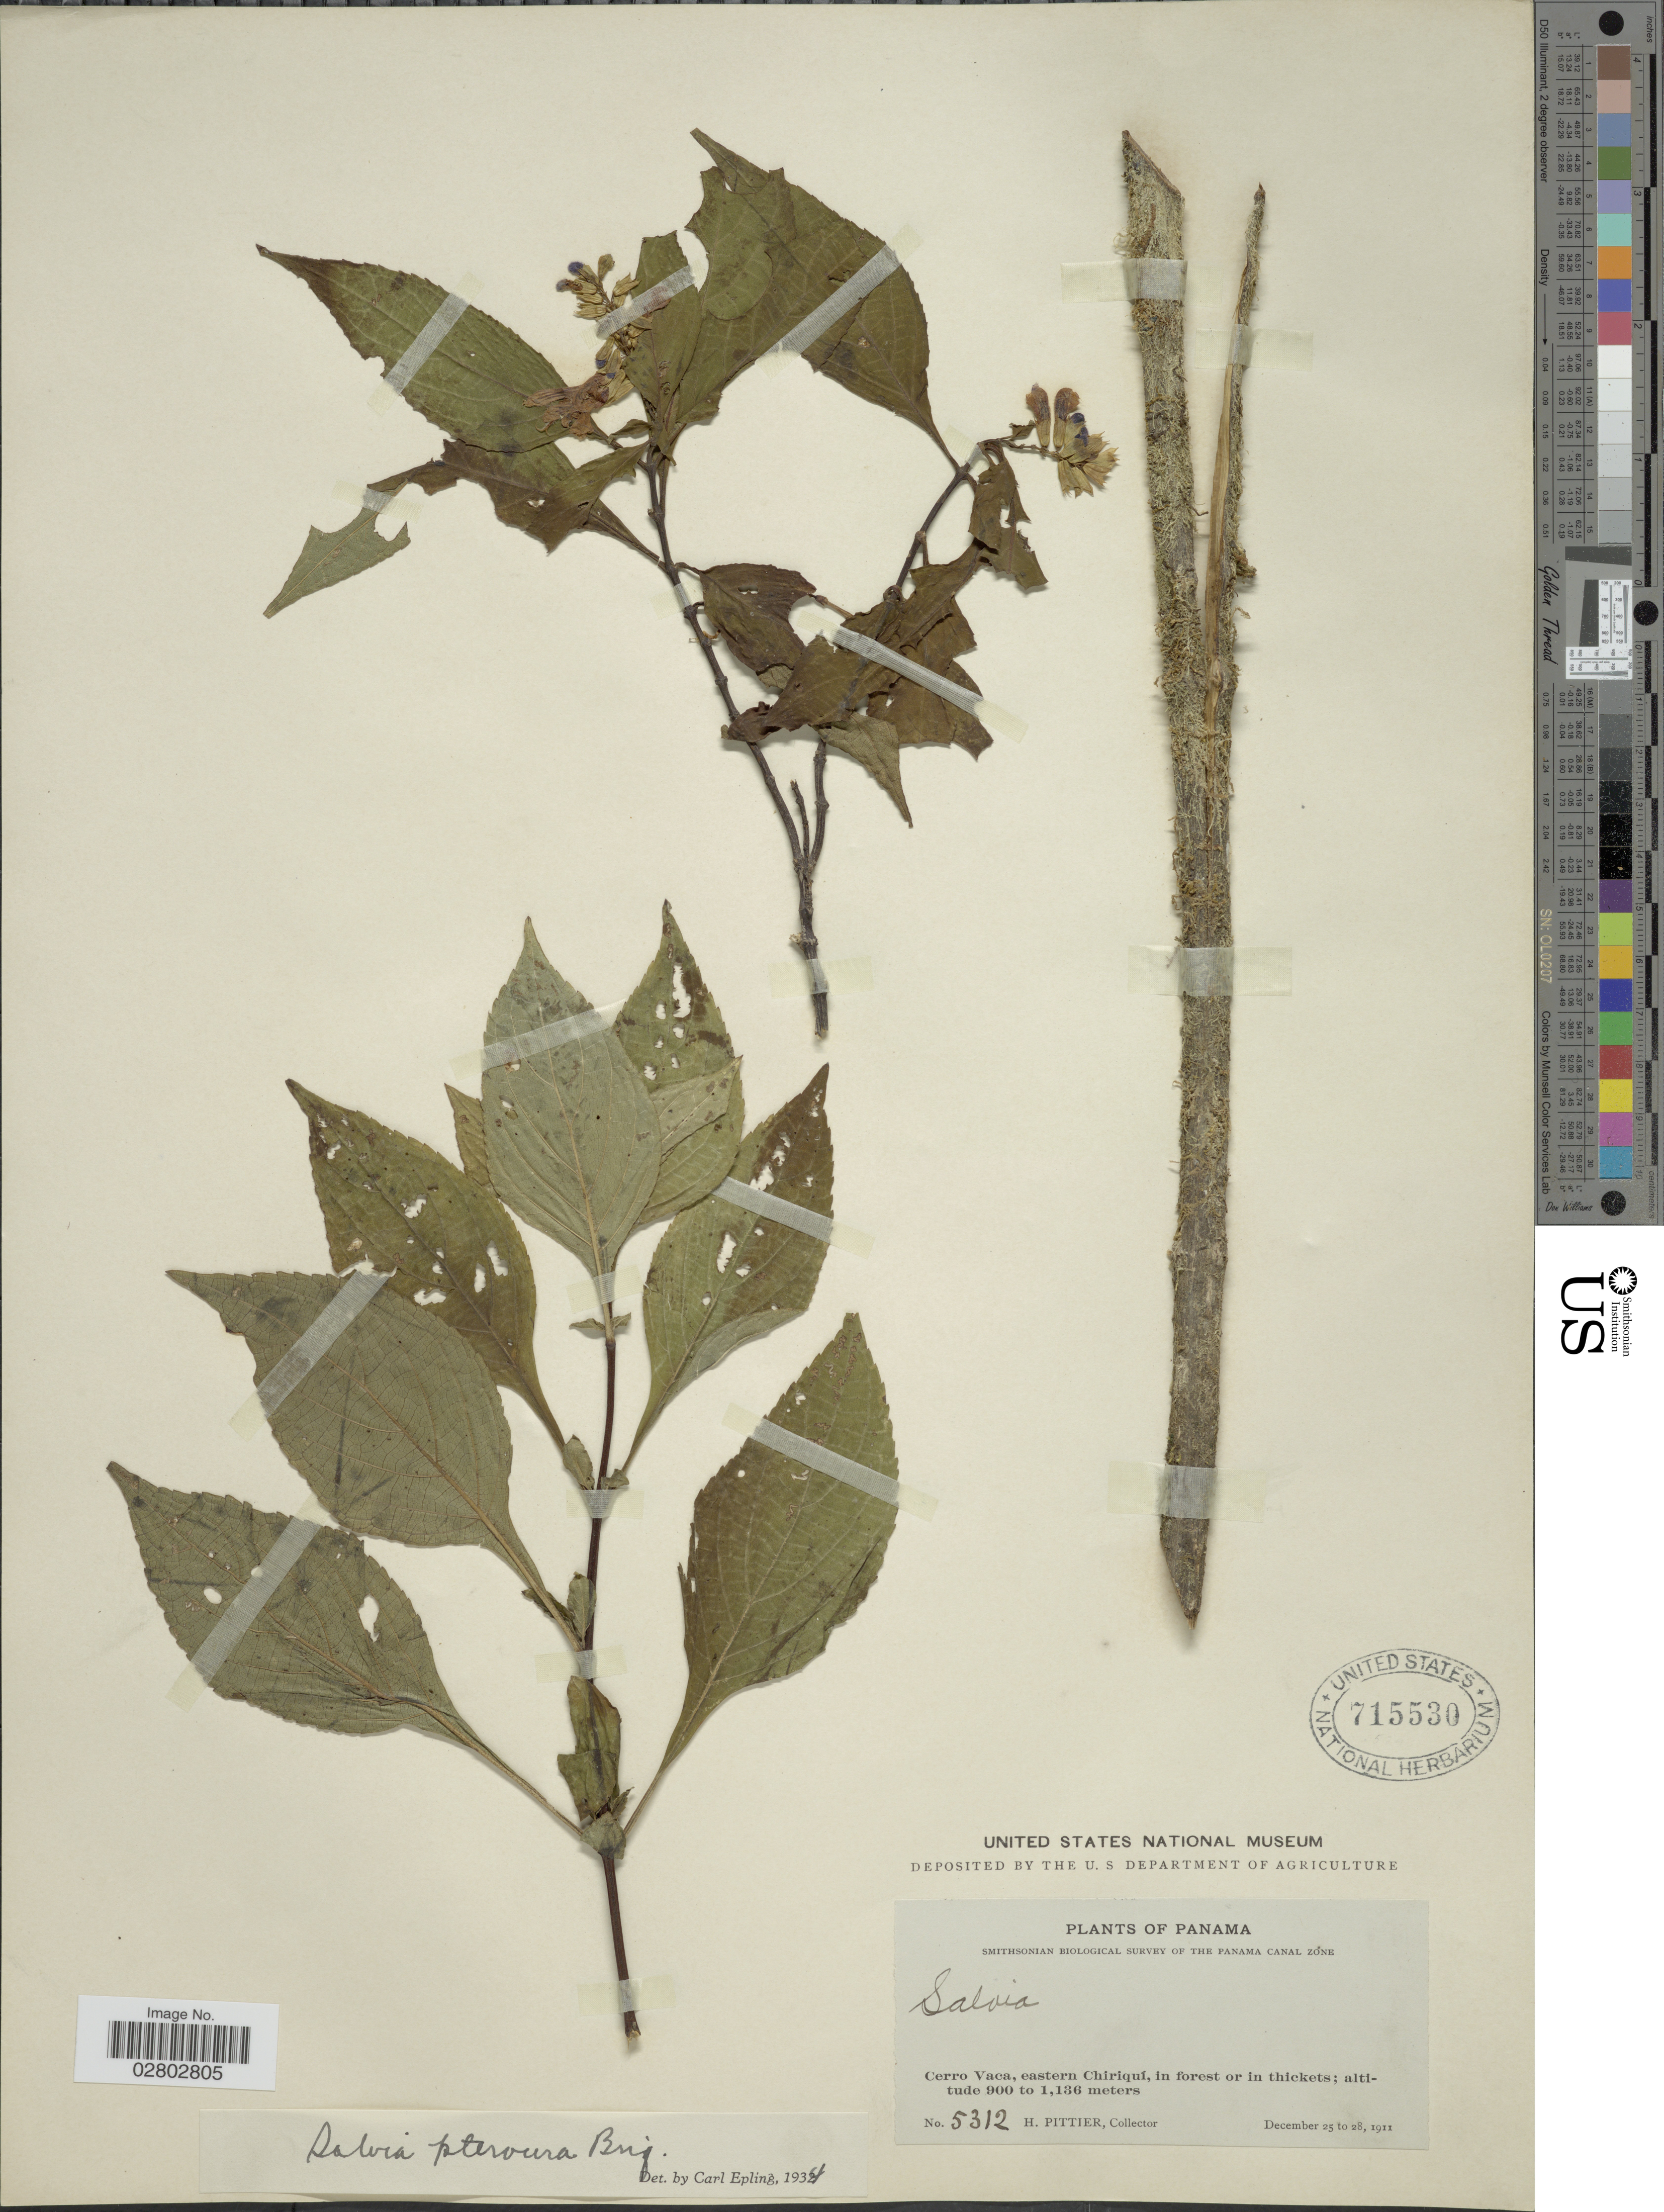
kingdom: Plantae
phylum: Tracheophyta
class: Magnoliopsida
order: Lamiales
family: Lamiaceae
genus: Salvia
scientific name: Salvia pteroura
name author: Briq.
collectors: H. F. Pittier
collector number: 5312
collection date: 1911-12-25/1911-12-28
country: Panama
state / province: Chiriqui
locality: Cerro Vaca, eastern Chiriqui, in forest or in thickets.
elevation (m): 900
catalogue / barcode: US 715530